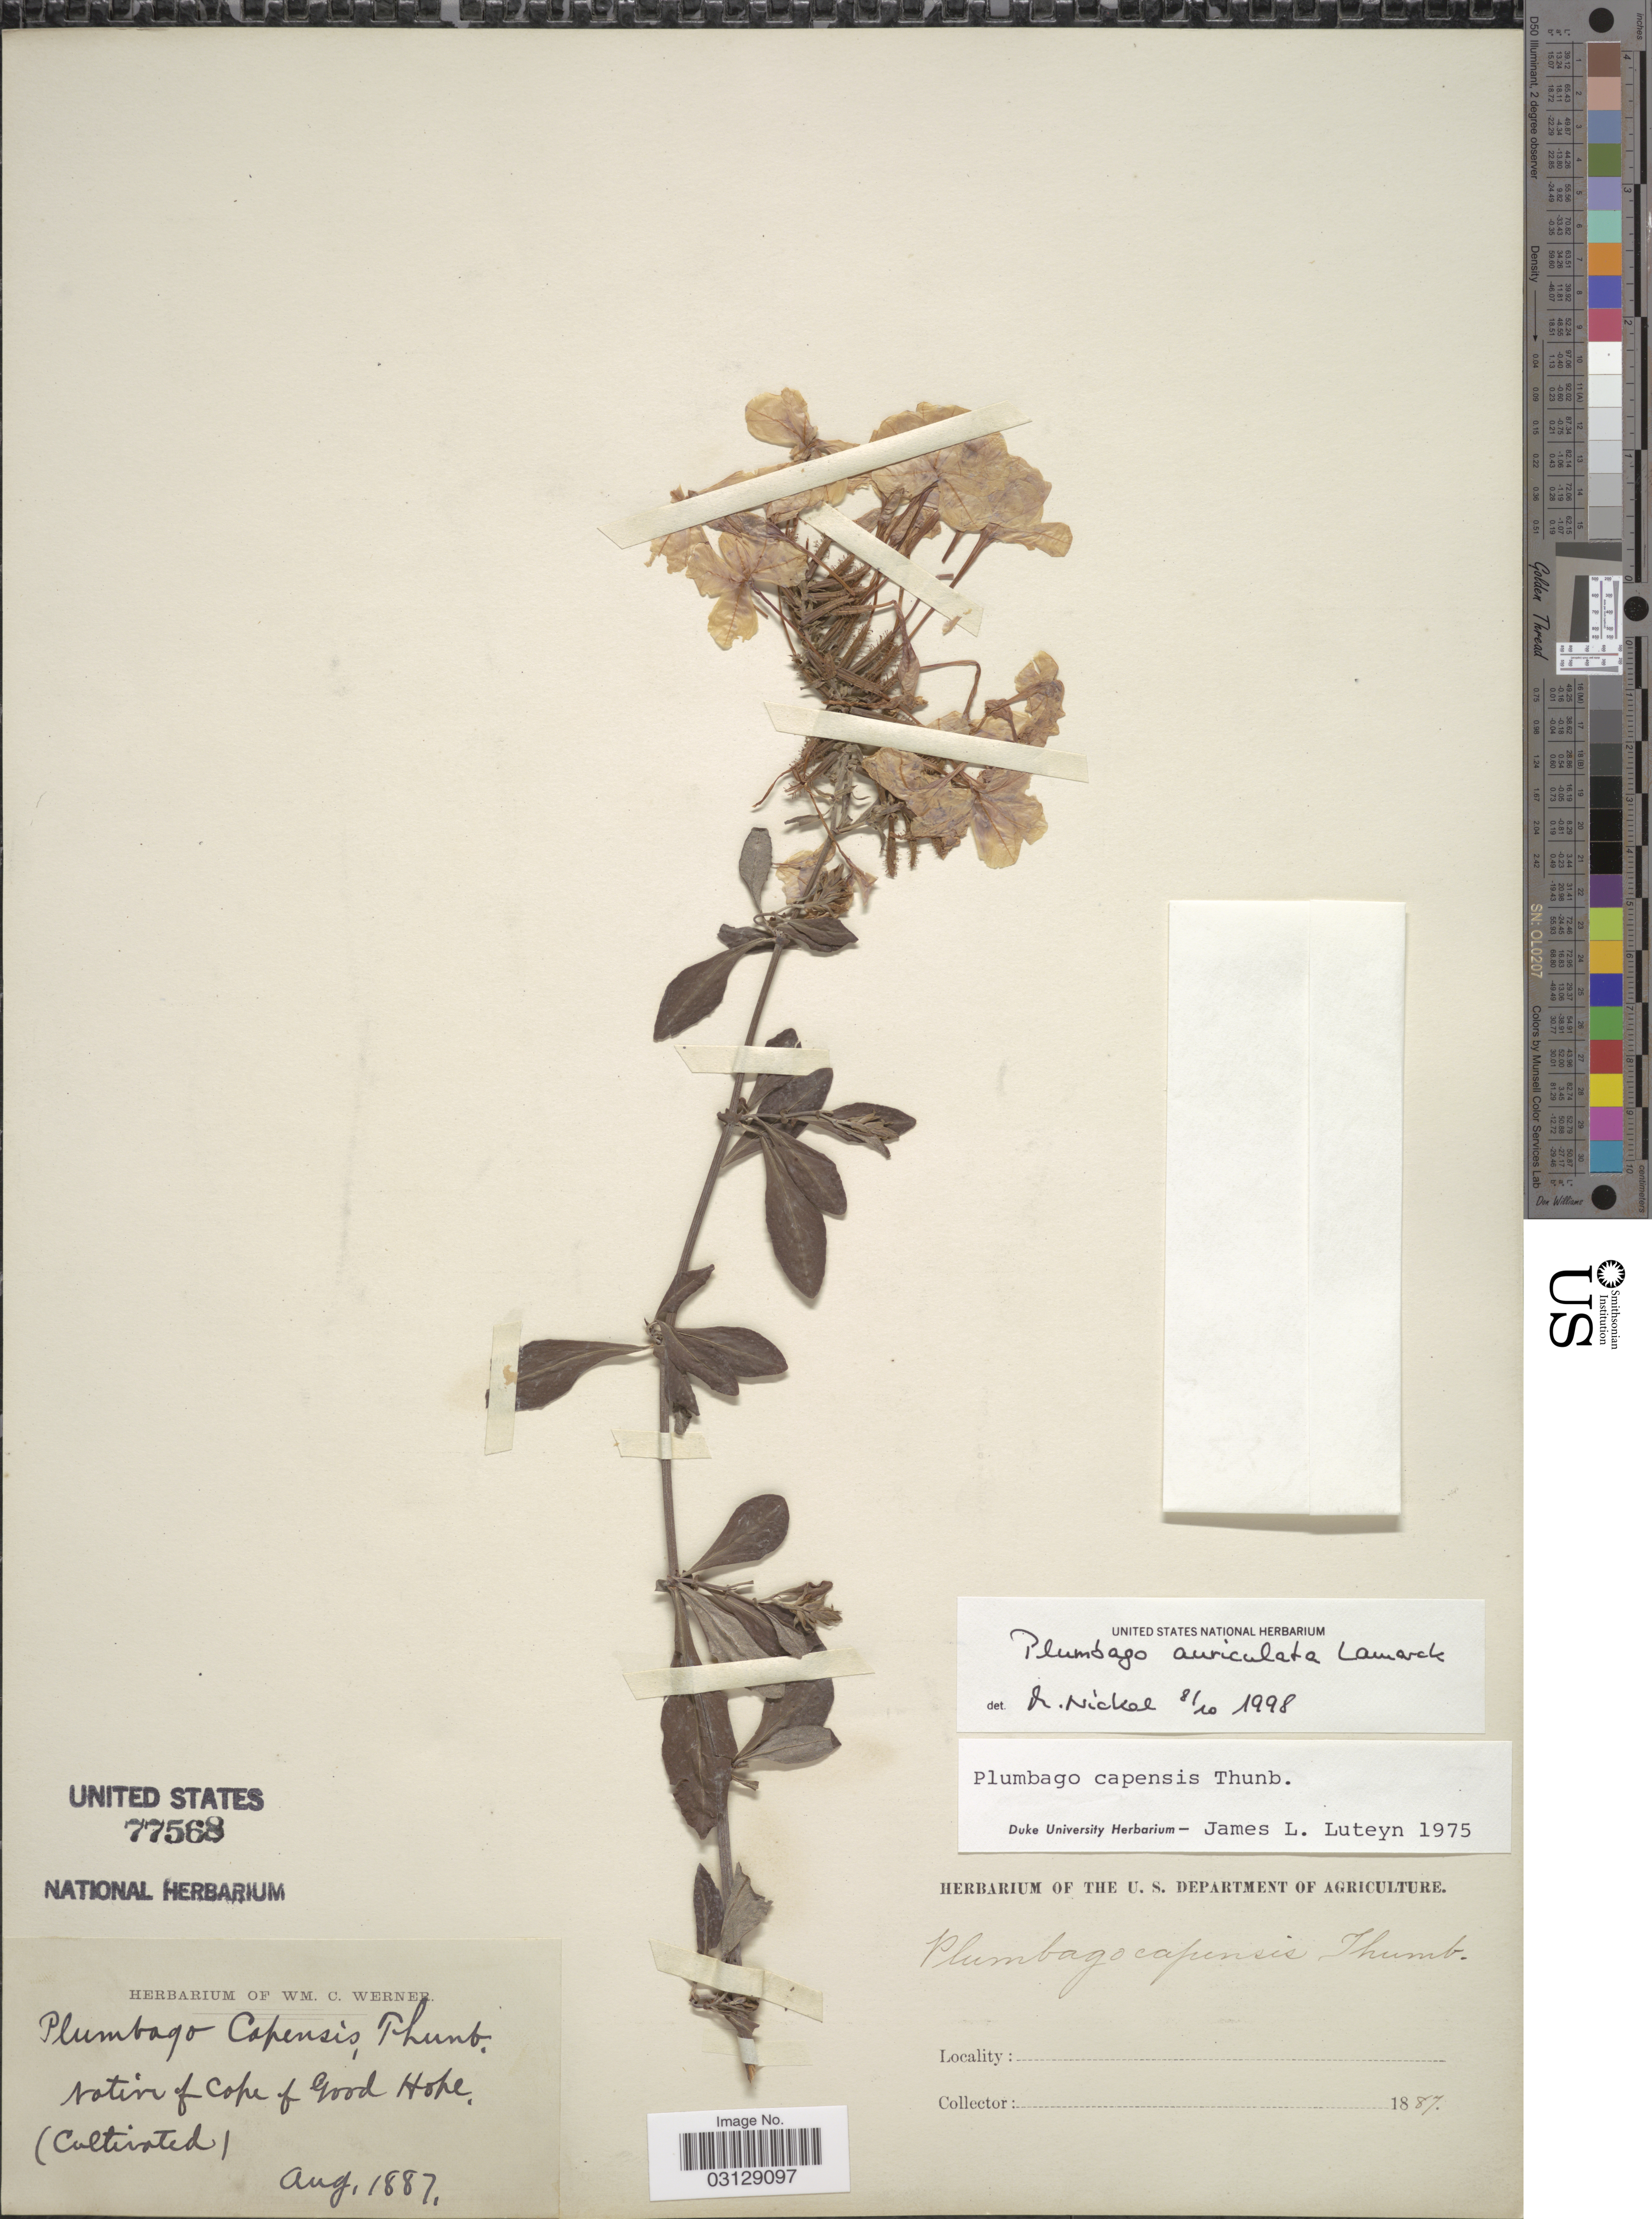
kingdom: Plantae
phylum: Tracheophyta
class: Magnoliopsida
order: Caryophyllales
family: Plumbaginaceae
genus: Plumbago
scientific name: Plumbago capensis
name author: Thunb.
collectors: ex herb. Wm. C. Werner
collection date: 1887-08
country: South Africa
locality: Native of Cape of Good Hope.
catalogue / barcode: US 77568